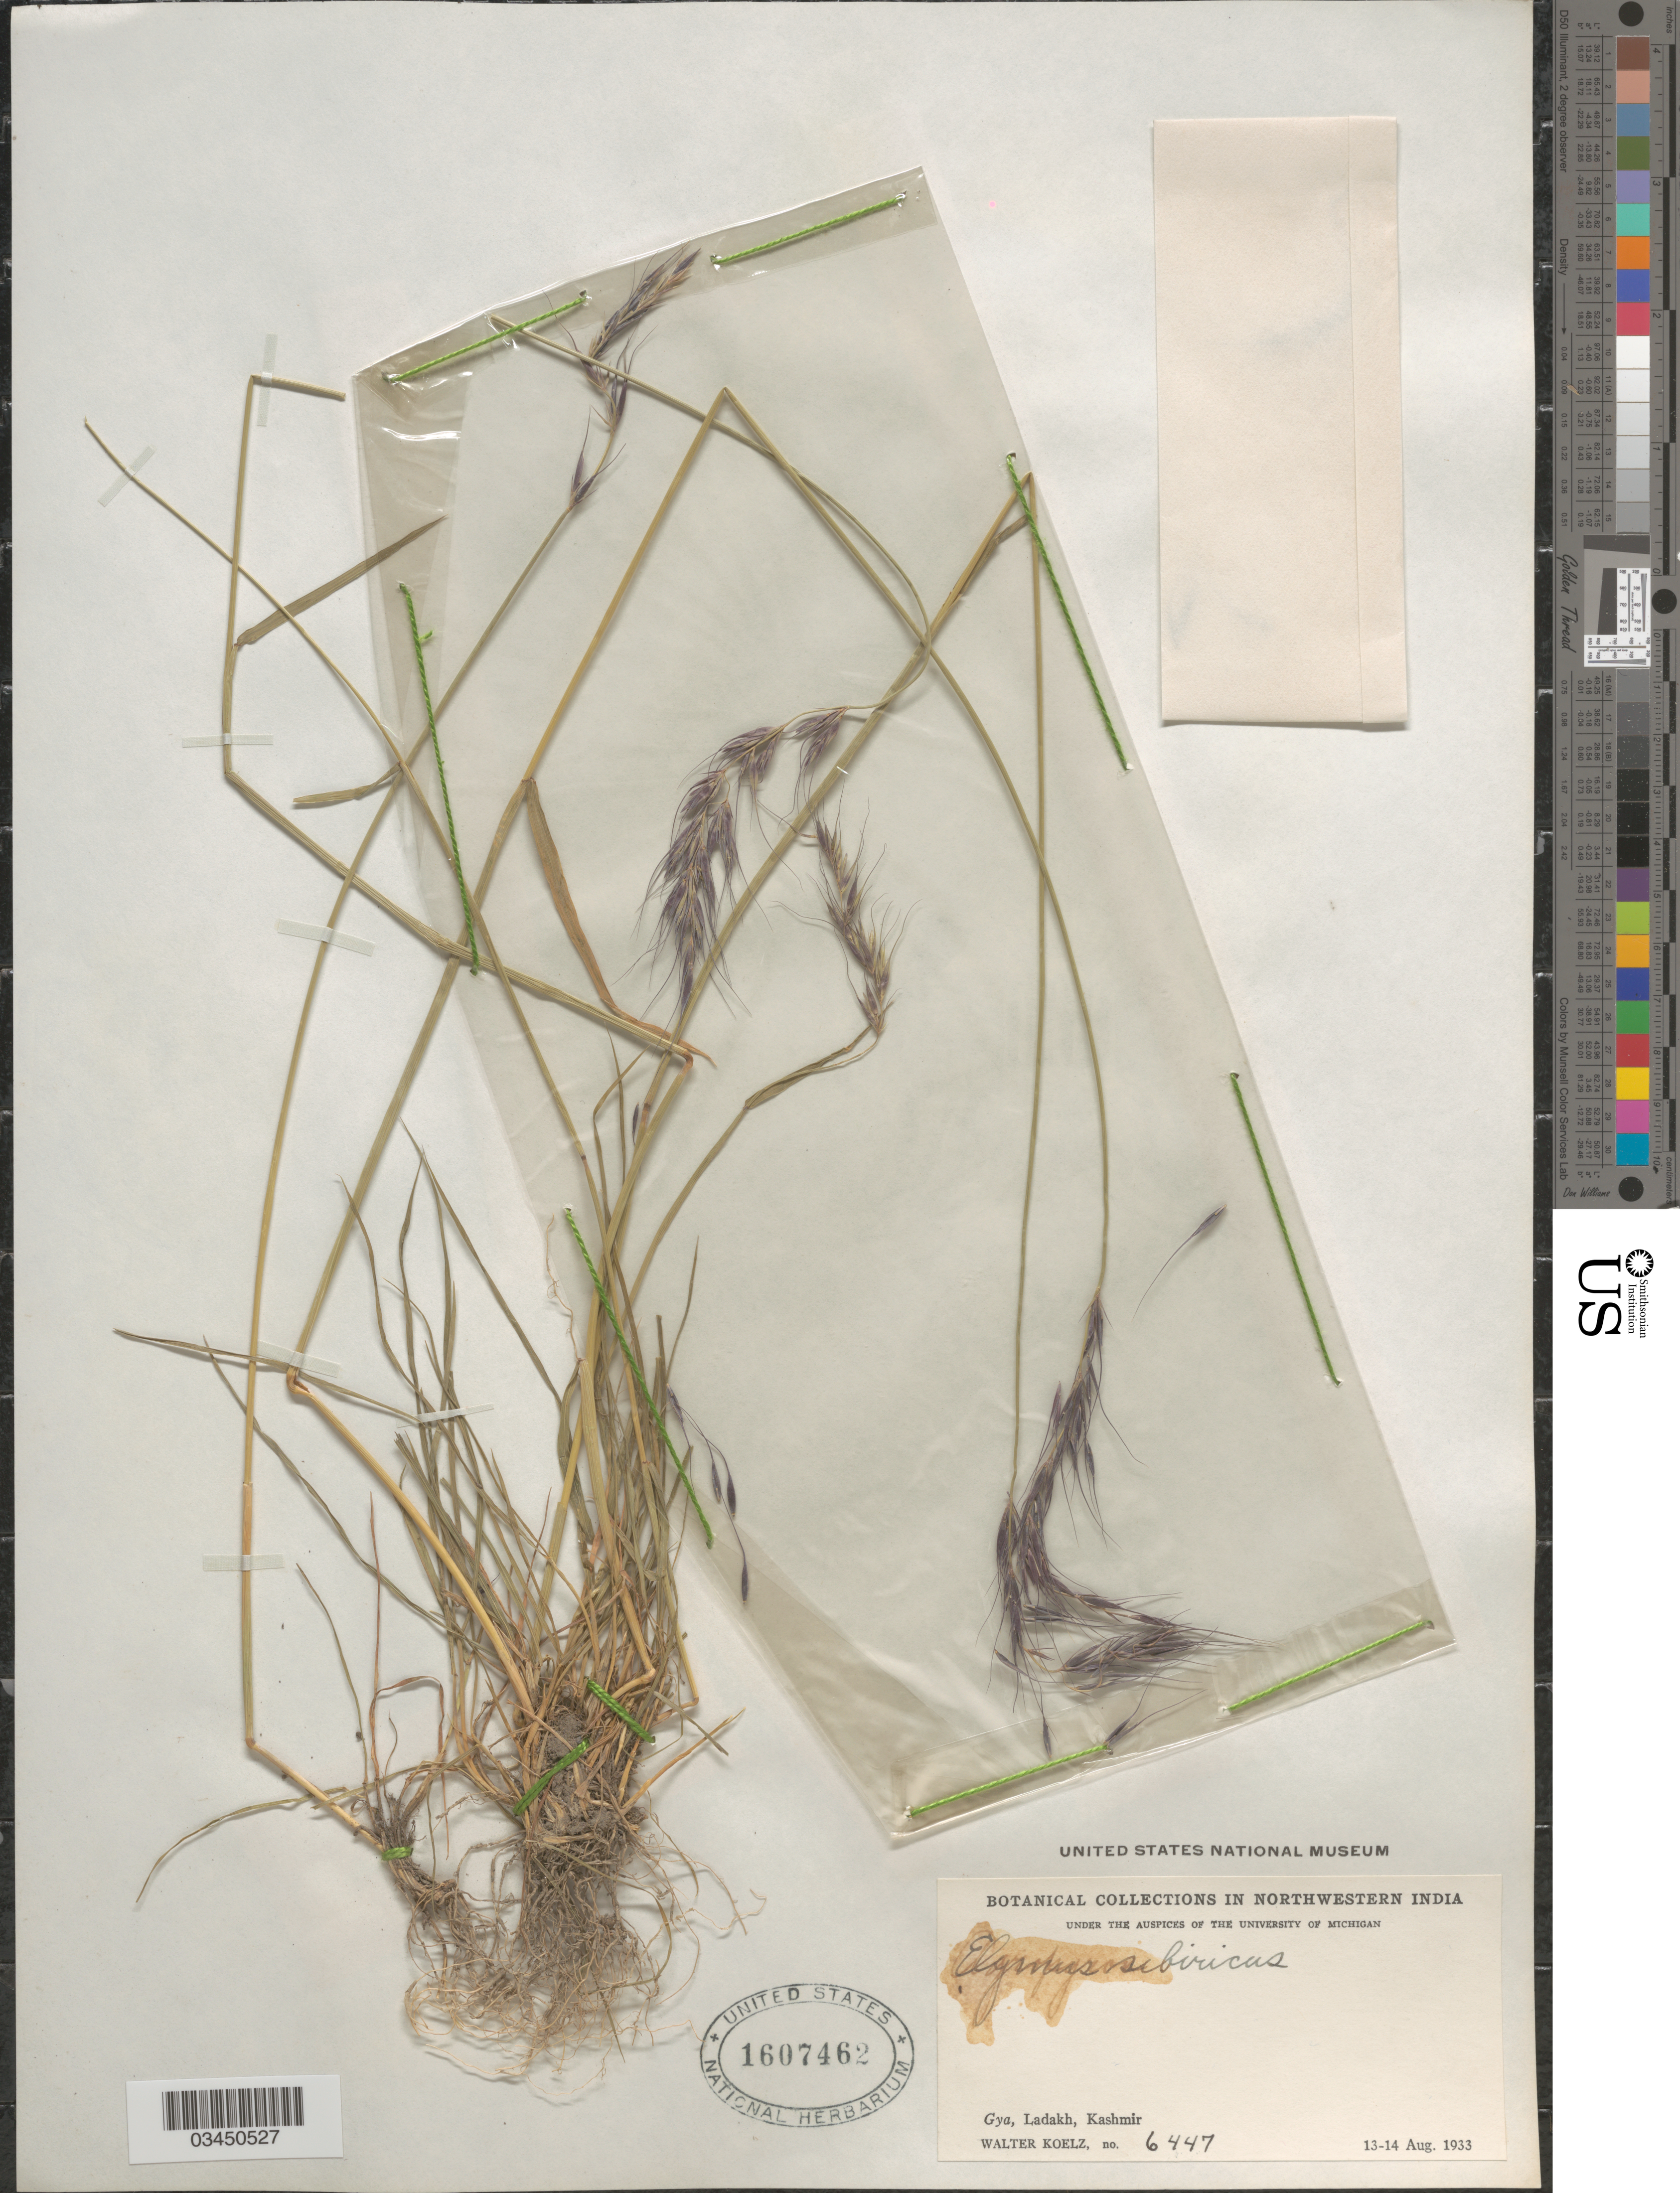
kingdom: Plantae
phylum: Tracheophyta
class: Liliopsida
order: Poales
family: Poaceae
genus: Elymus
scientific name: Elymus nutans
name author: Griseb.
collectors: W. N. Koelz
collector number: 6447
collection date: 1933-08-13/1933-08-14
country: India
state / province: Jammu and Kashmir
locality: Northwestern India. Gya, Ladakh, Kashmir.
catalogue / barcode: US 1607462